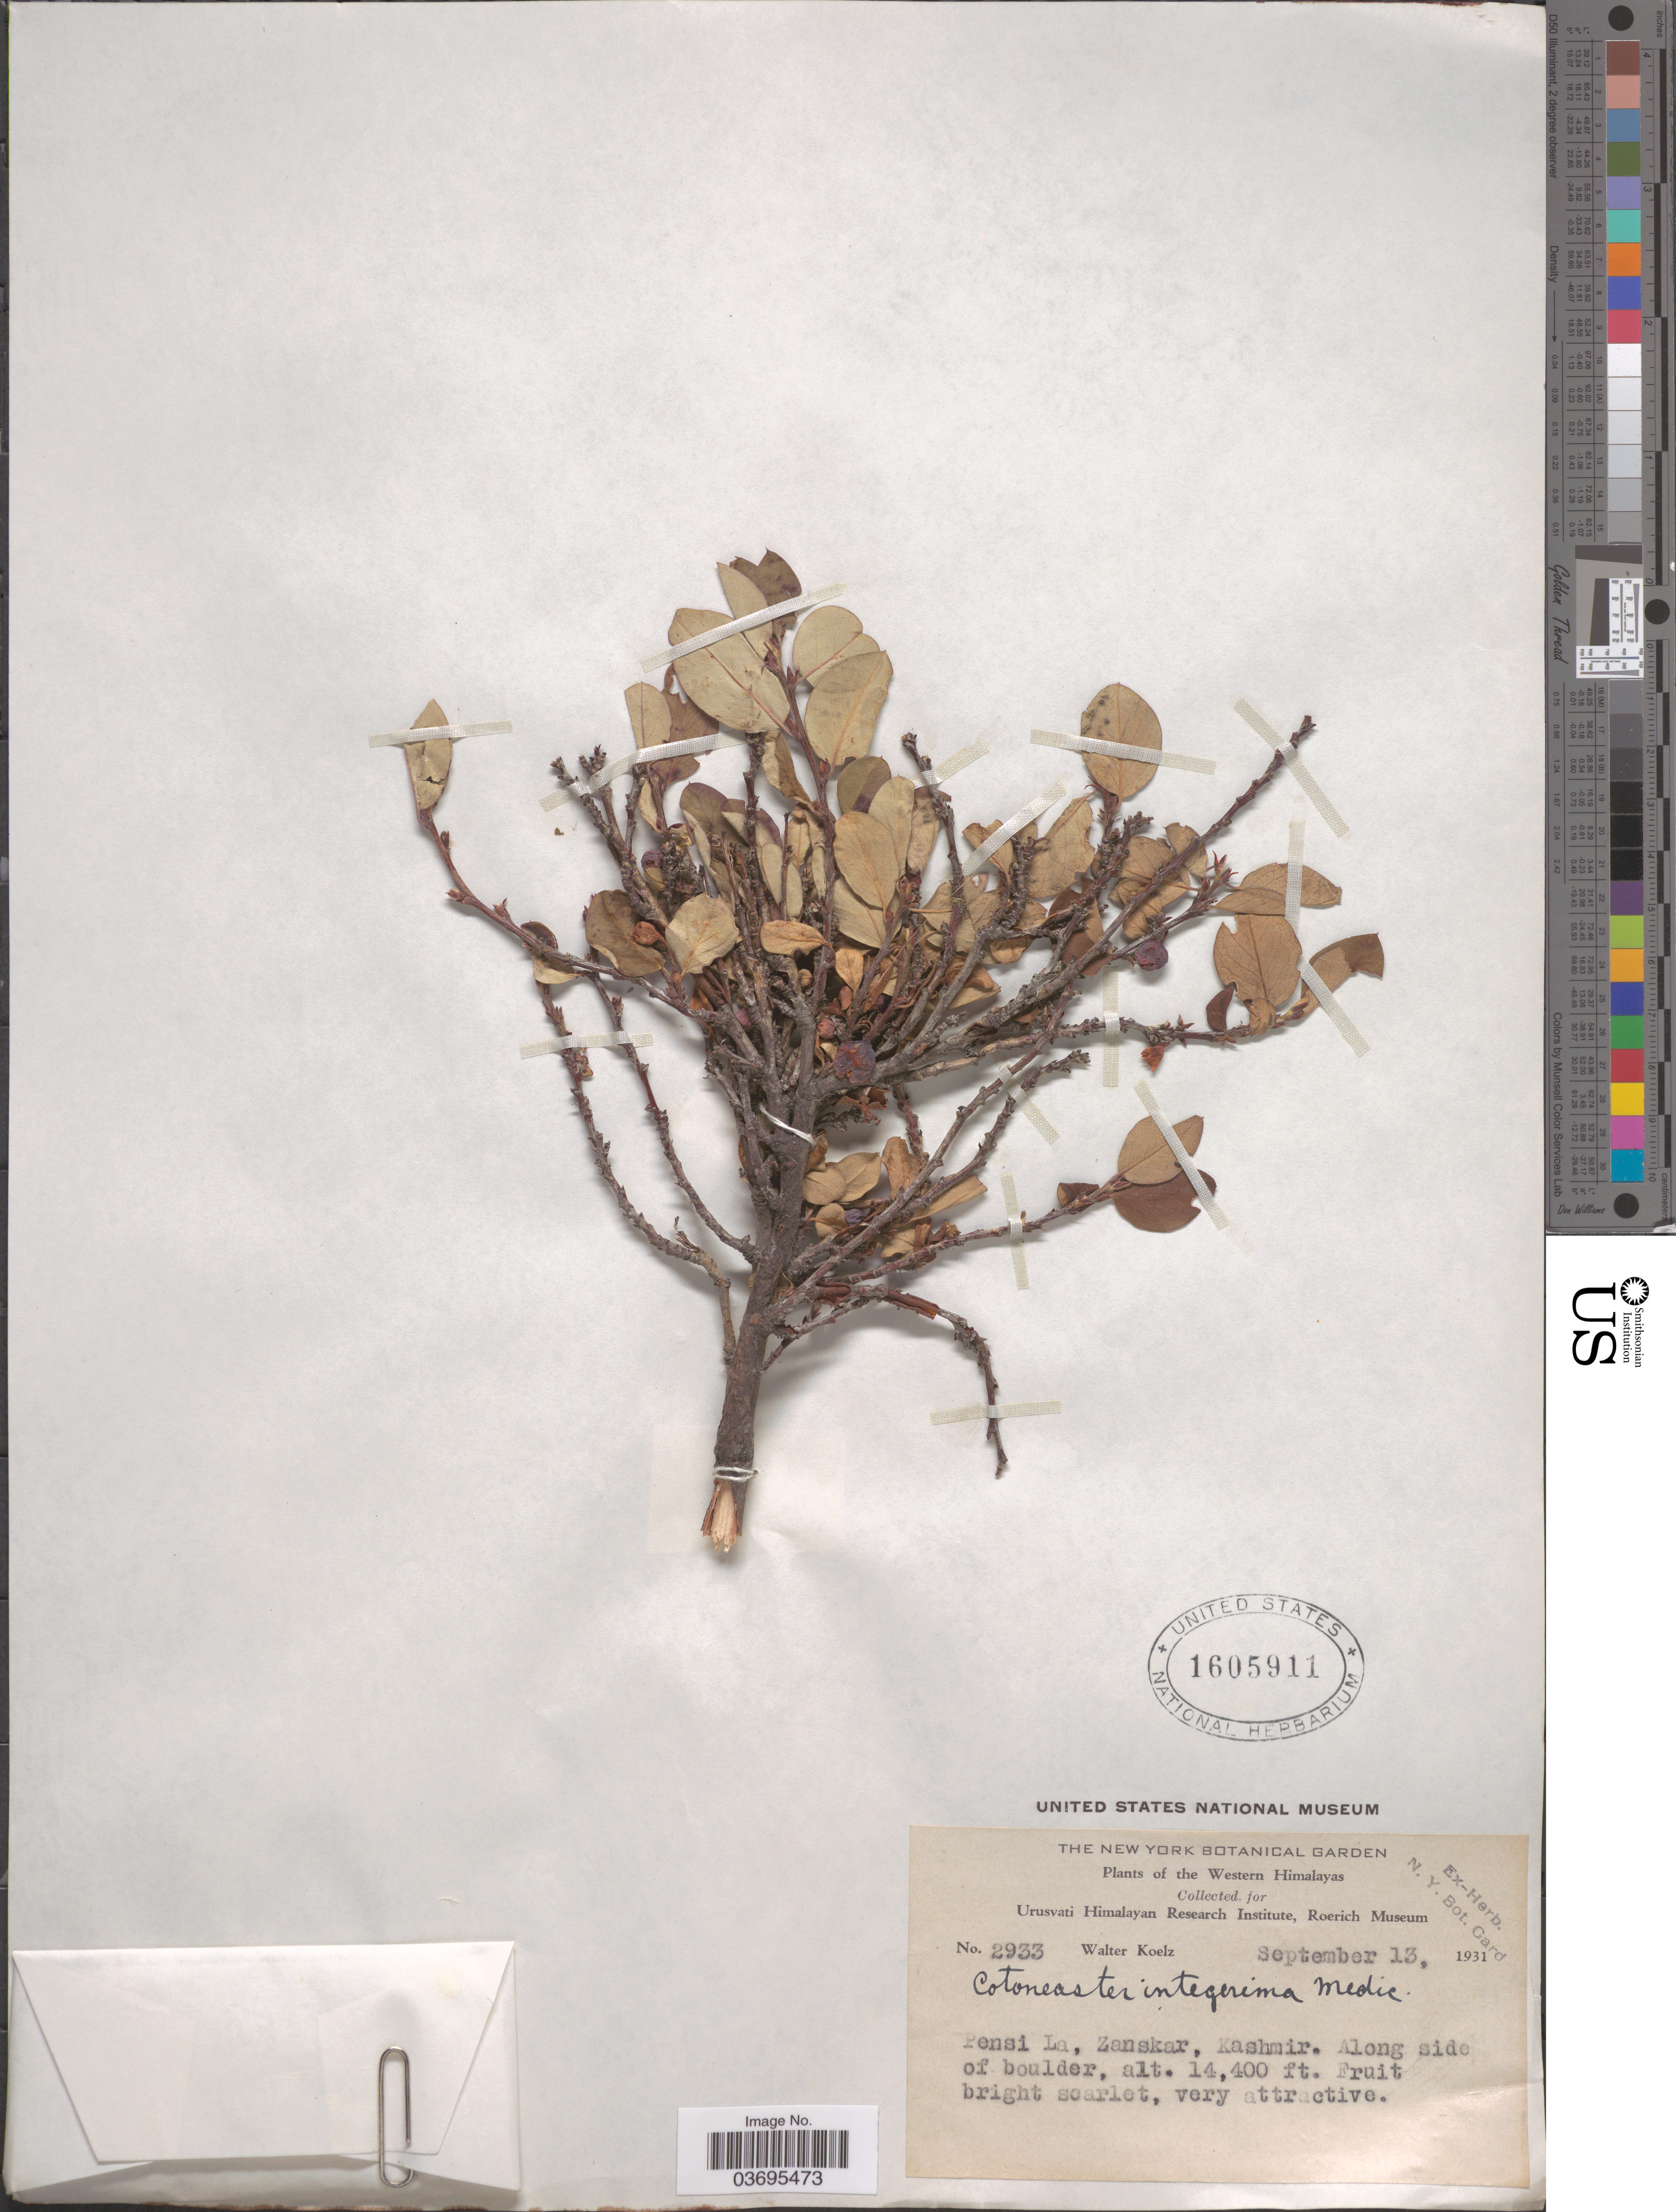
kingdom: Plantae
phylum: Tracheophyta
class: Magnoliopsida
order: Rosales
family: Rosaceae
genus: Cotoneaster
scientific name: Cotoneaster integerrimus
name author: Medik.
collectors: W. N. Koelz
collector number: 2933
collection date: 1931-09-13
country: India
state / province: Jammu and Kashmir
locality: Western Himalayas. Pensi La, Zanskar, Kashmir. Along side of boulder.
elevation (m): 4389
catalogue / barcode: US 1605911